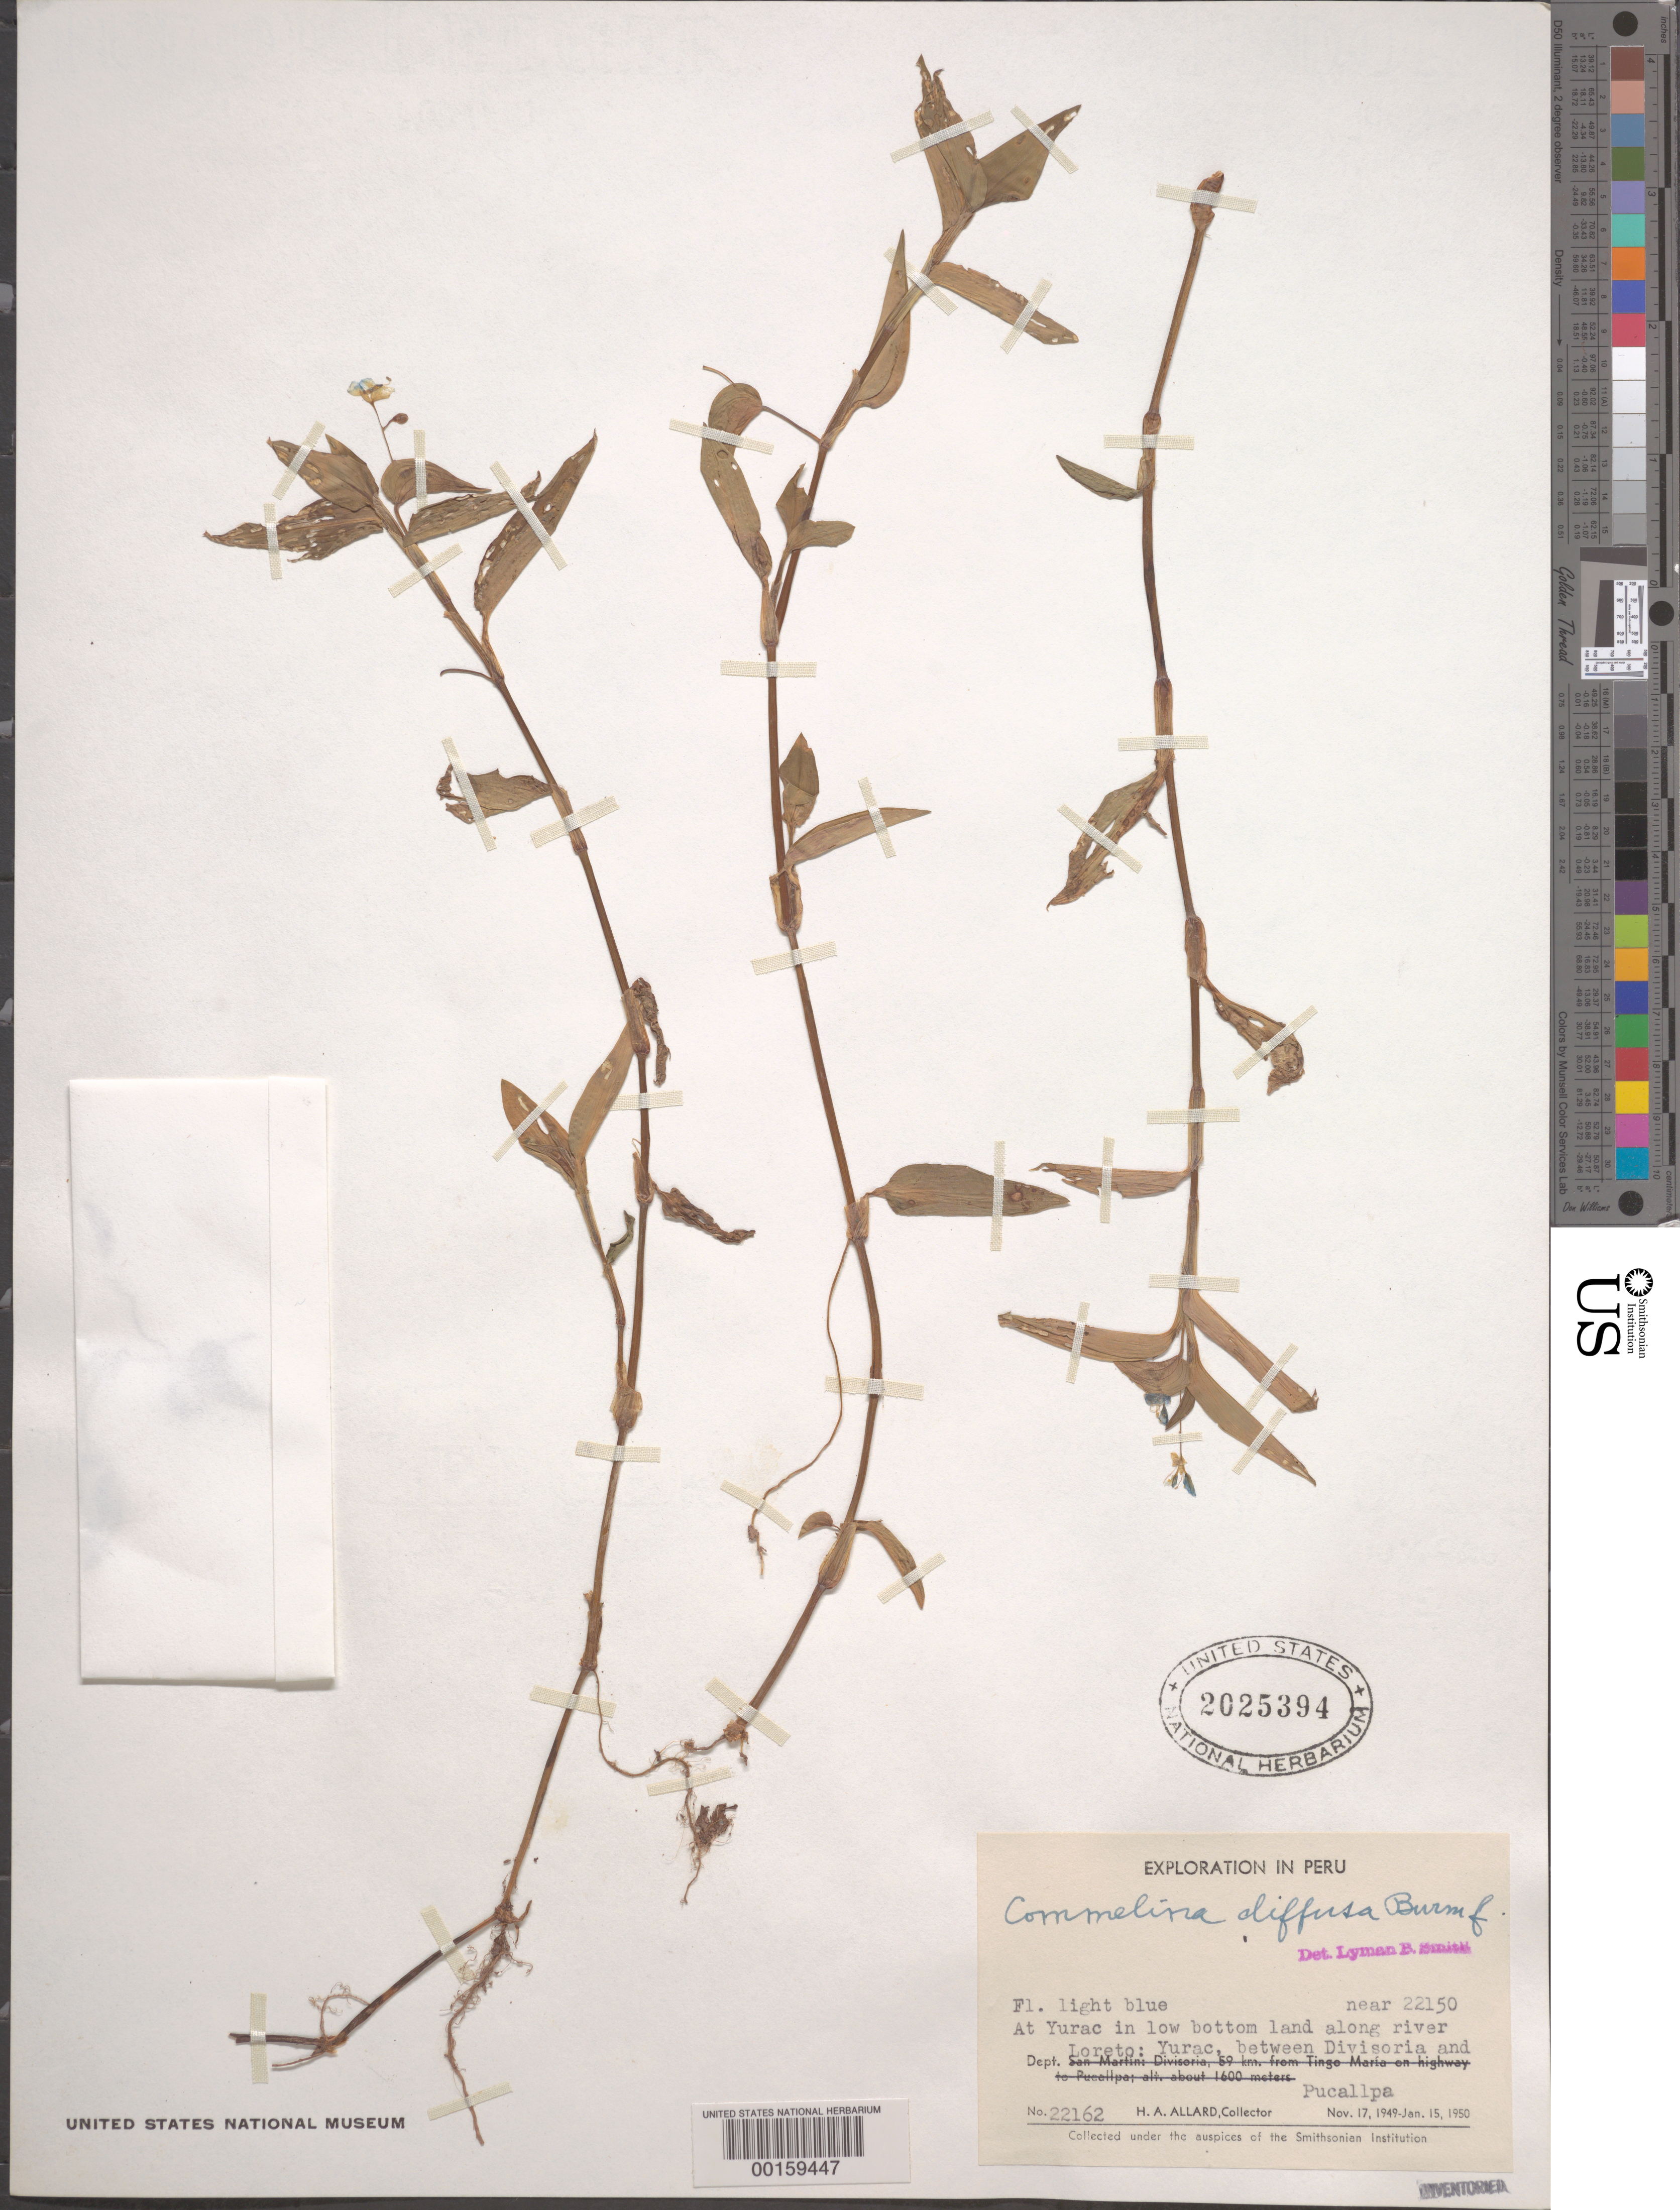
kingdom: Plantae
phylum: Tracheophyta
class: Liliopsida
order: Commelinales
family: Commelinaceae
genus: Commelina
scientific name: Commelina diffusa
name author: Burm. f.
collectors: H. A. Allard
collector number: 22162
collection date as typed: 17 Nov 1949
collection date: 1949-11-17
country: Peru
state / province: Ucayali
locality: Yurac, between Divisoria and Pucallpa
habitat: Bottom land along river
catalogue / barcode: US 2025394